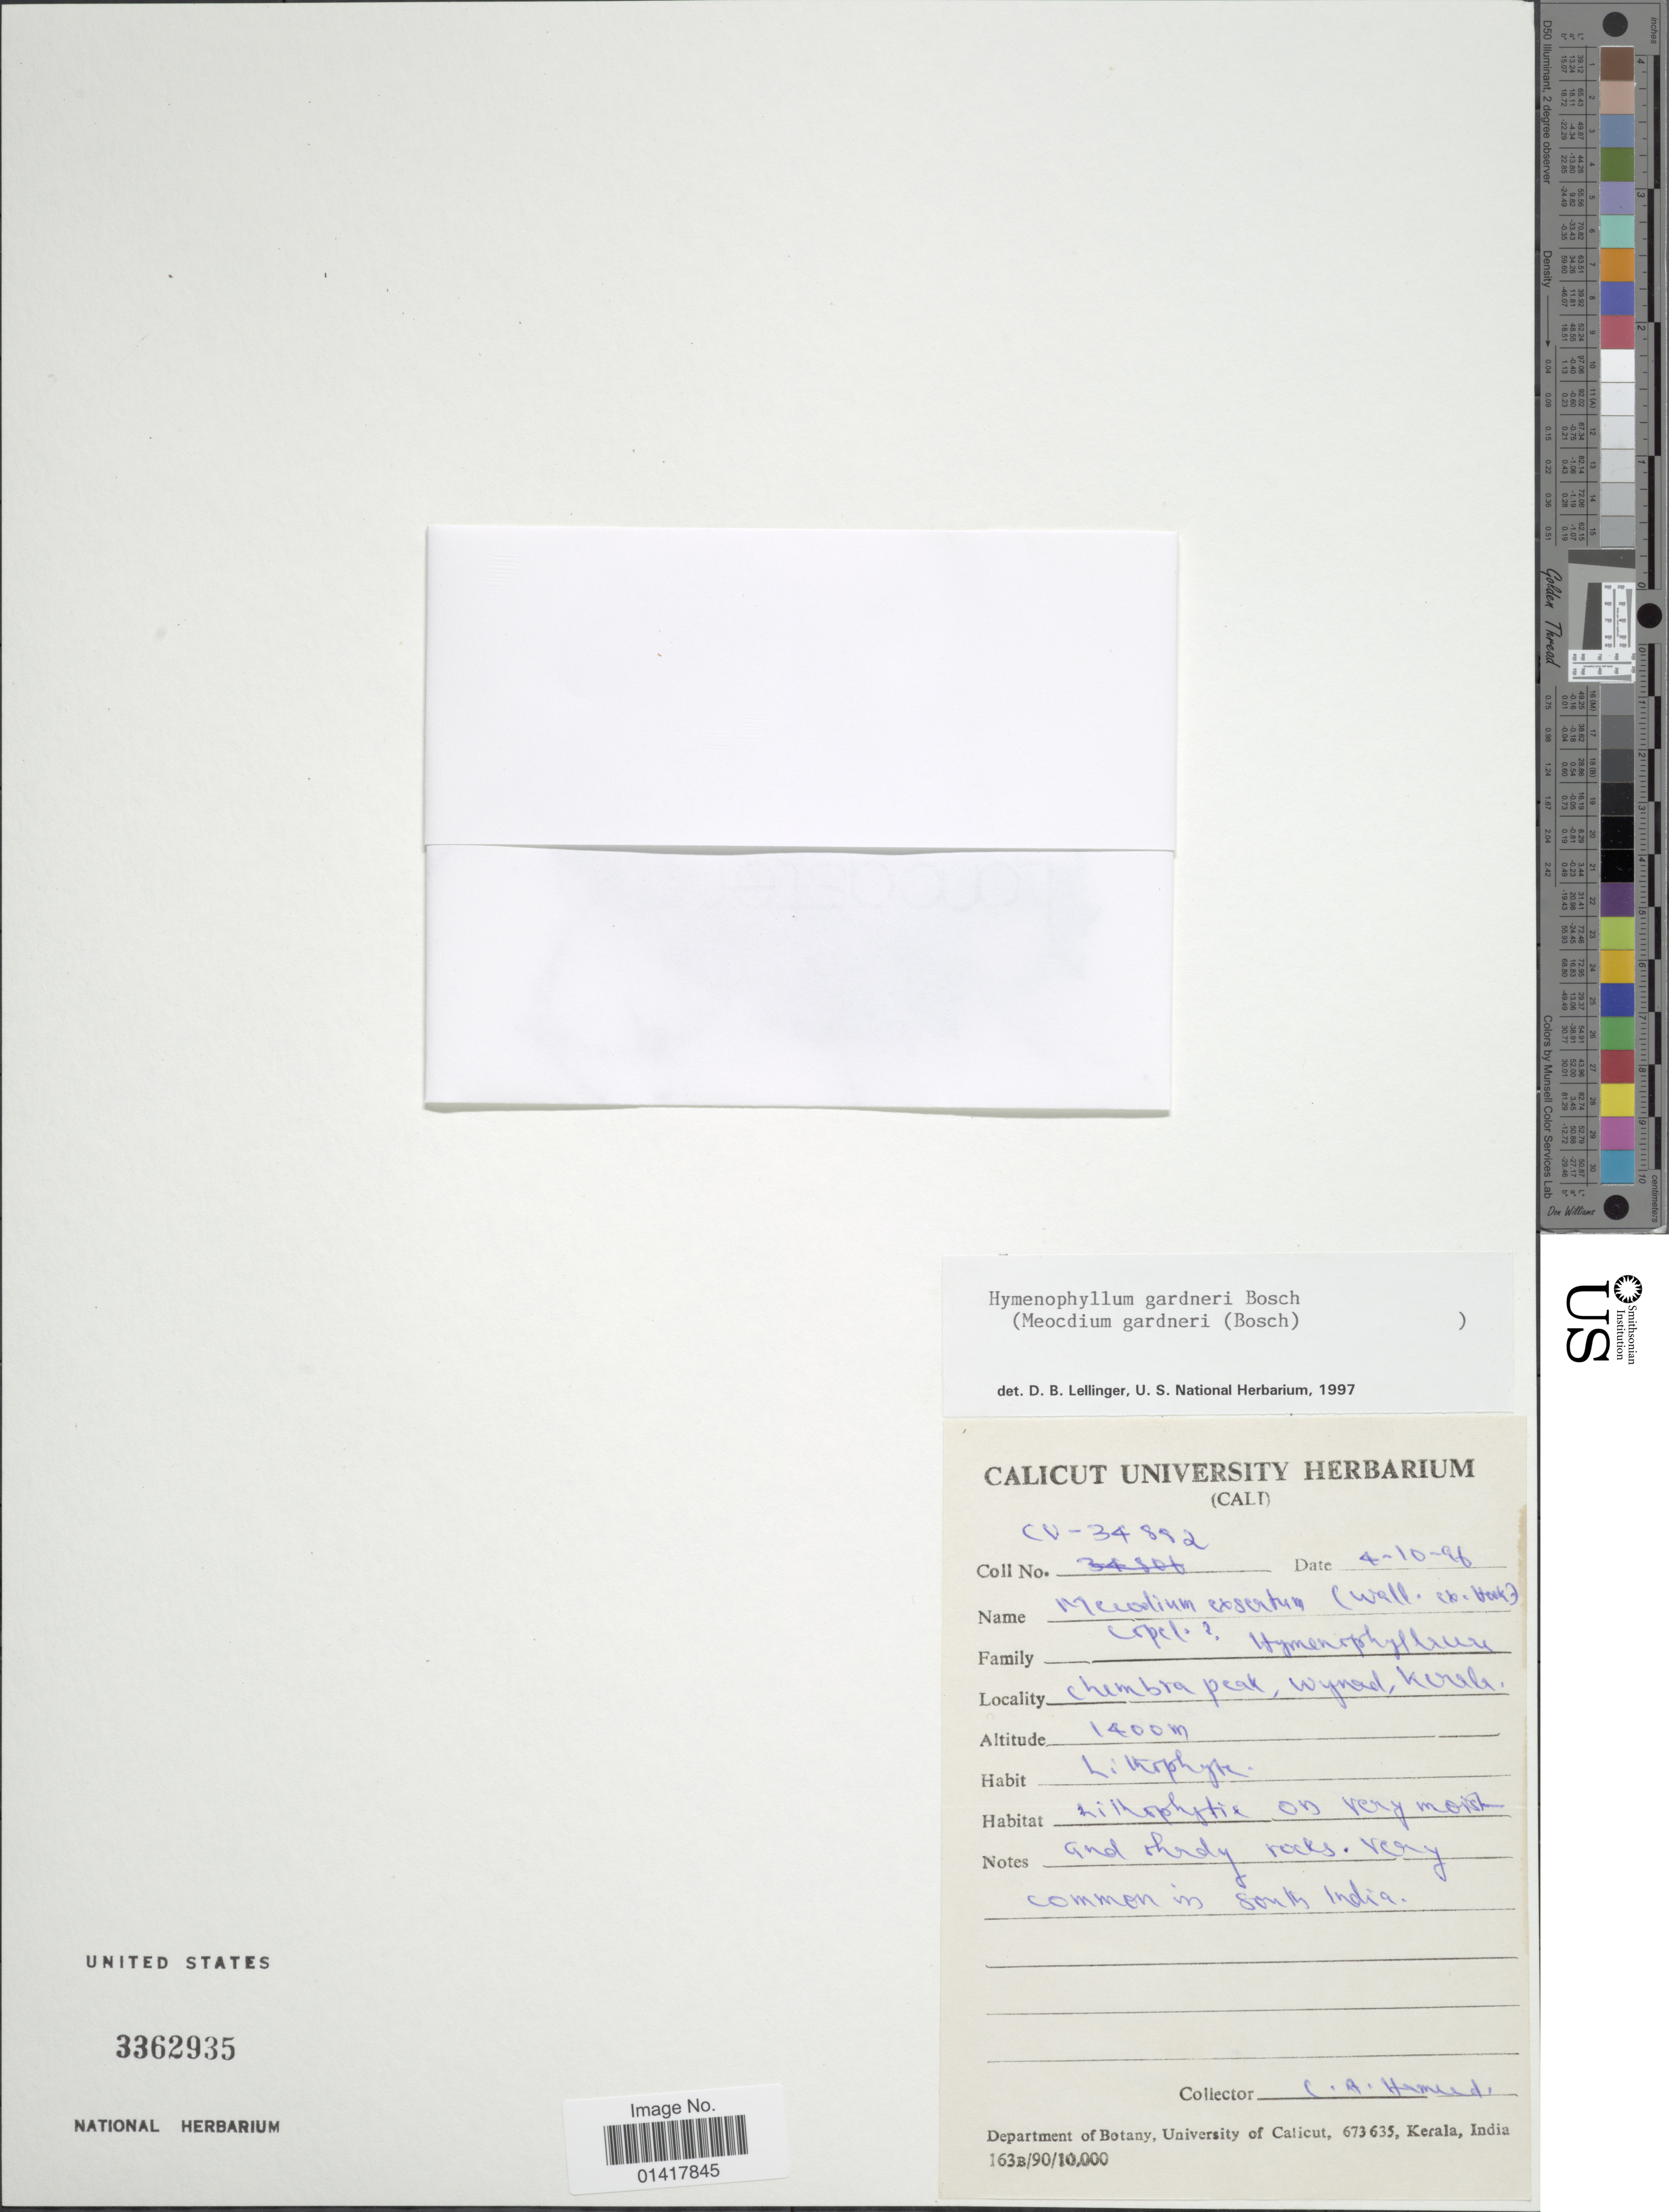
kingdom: Plantae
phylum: Tracheophyta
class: Polypodiopsida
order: Hymenophyllales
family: Hymenophyllaceae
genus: Hymenophyllum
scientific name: Hymenophyllum gardneri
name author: Bosch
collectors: C. Hameed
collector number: CV-34892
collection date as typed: Transcribed d/m/y: 4/10/96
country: India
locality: Cali, Chembra peak, Wynad Kerala [interpreted]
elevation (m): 1400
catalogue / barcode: US 3362935